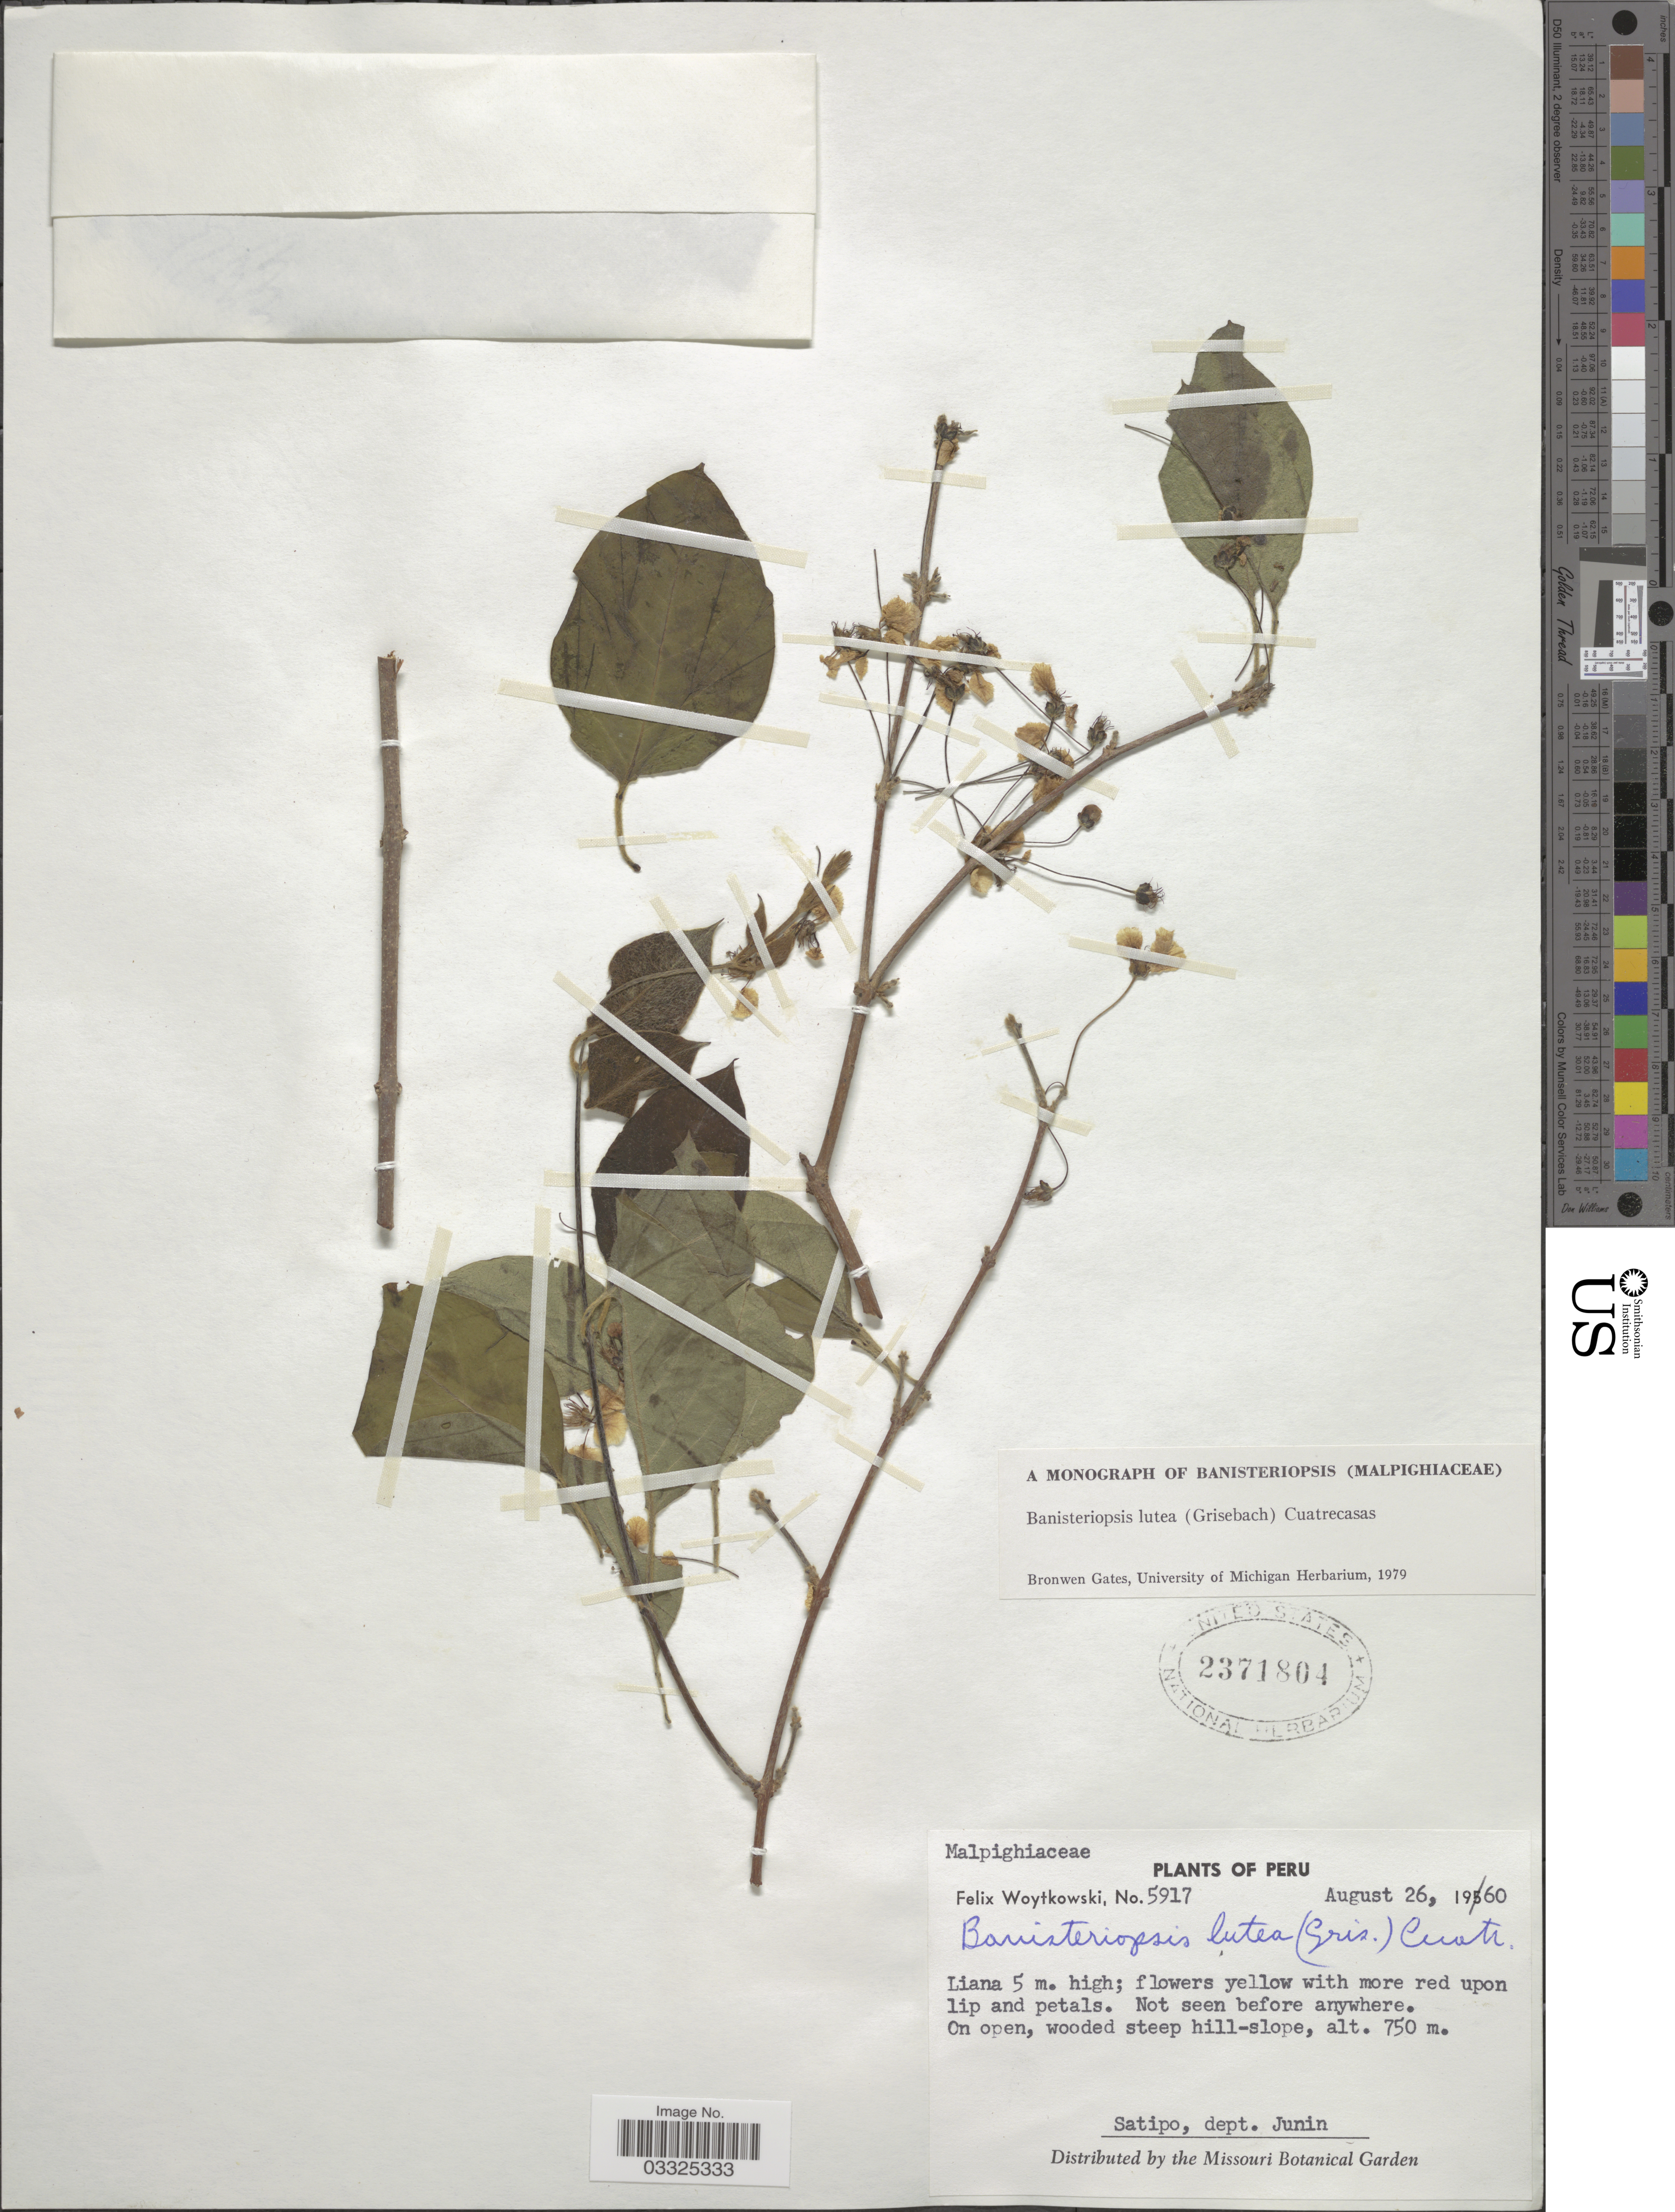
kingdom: Plantae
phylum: Tracheophyta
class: Magnoliopsida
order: Malpighiales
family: Malpighiaceae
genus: Banisteriopsis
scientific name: Banisteriopsis lutea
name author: (Griseb.) Cuatrec.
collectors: F. Woytkowski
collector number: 5917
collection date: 1960-08-26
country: Peru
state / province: Junín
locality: Satipo, dept. Junin.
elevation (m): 750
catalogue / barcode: US 2371804